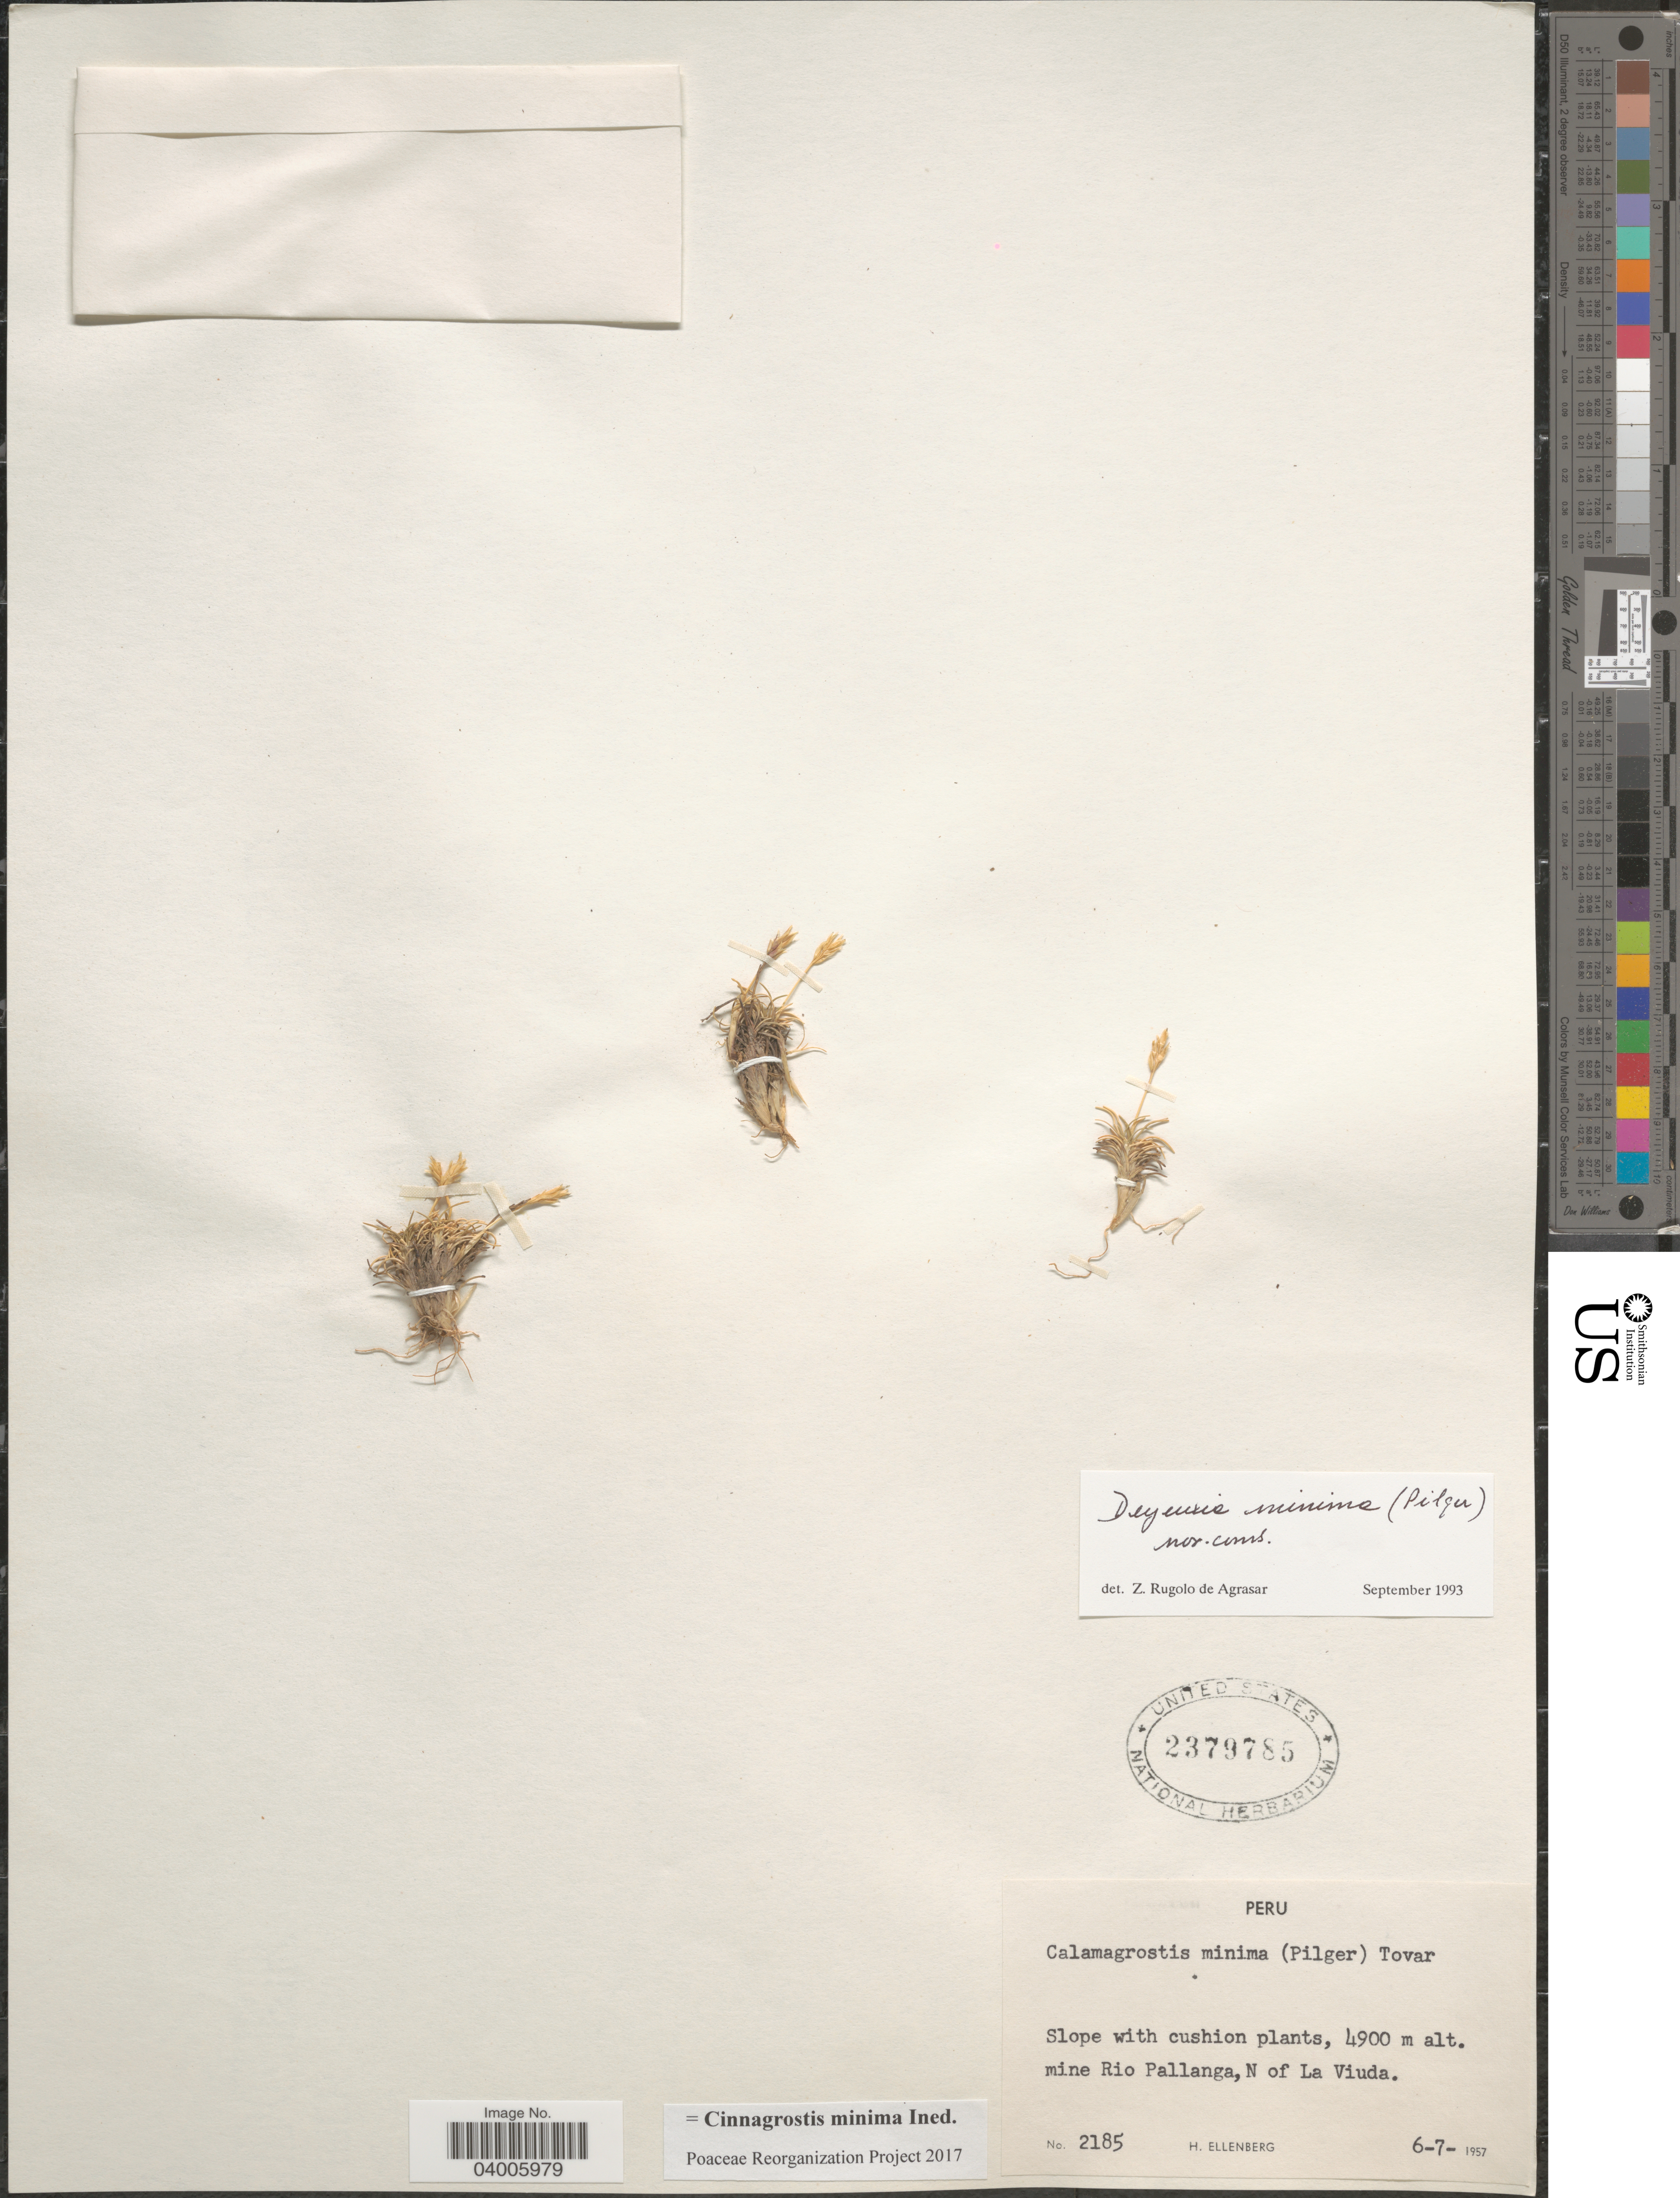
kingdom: Plantae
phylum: Tracheophyta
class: Liliopsida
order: Poales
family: Poaceae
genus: Cinnagrostis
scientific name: Cinnagrostis mollis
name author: (Pilg.) P.M. Peterson et al.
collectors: H. Ellenberg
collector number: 2185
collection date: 1957-07-06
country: Peru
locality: Mine Rio Pallanga, N of La Viuda.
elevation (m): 4900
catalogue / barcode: US 2379785